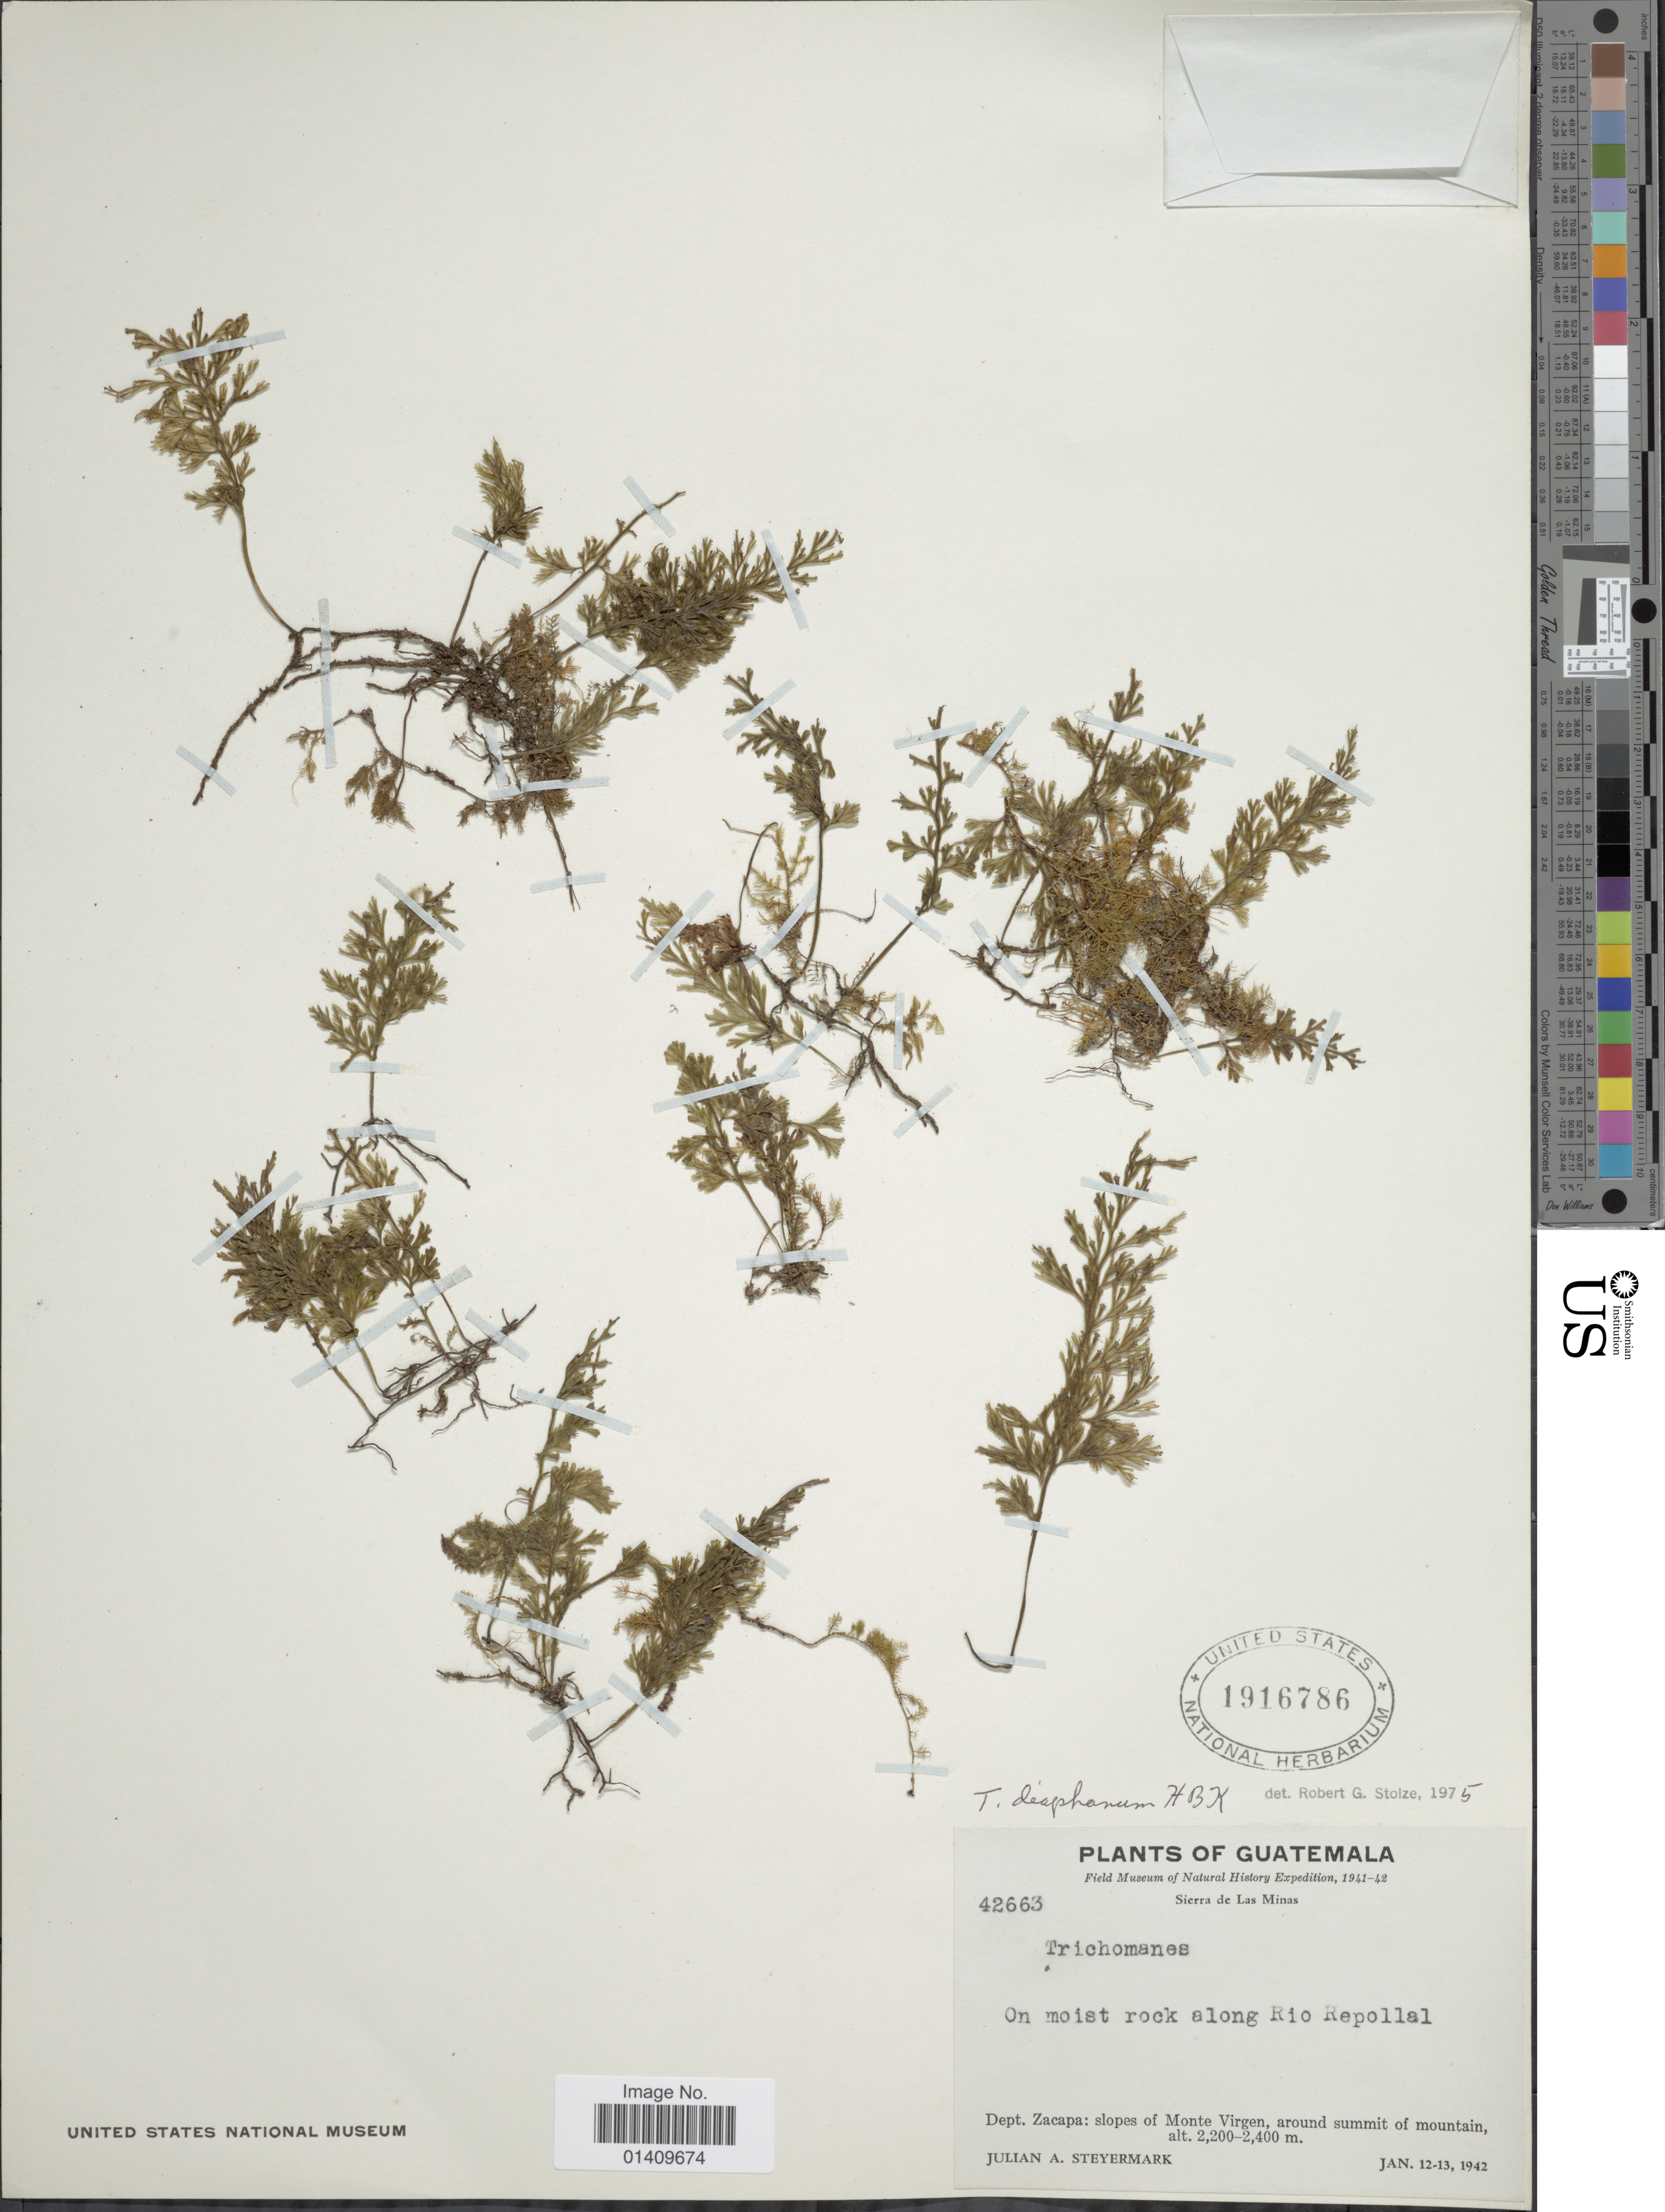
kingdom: Plantae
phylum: Tracheophyta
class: Polypodiopsida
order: Hymenophyllales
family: Hymenophyllaceae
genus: Polyphlebium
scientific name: Polyphlebium diaphanum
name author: (Kunth) Ebihara & Dubuisson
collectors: J. Steyermark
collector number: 42663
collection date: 1942-01-12/1942-01-13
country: Guatemala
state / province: Zacapa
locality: Dept. Zacapa slopes of Monte Virgen around summit of mountain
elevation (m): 2200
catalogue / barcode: US 1916786